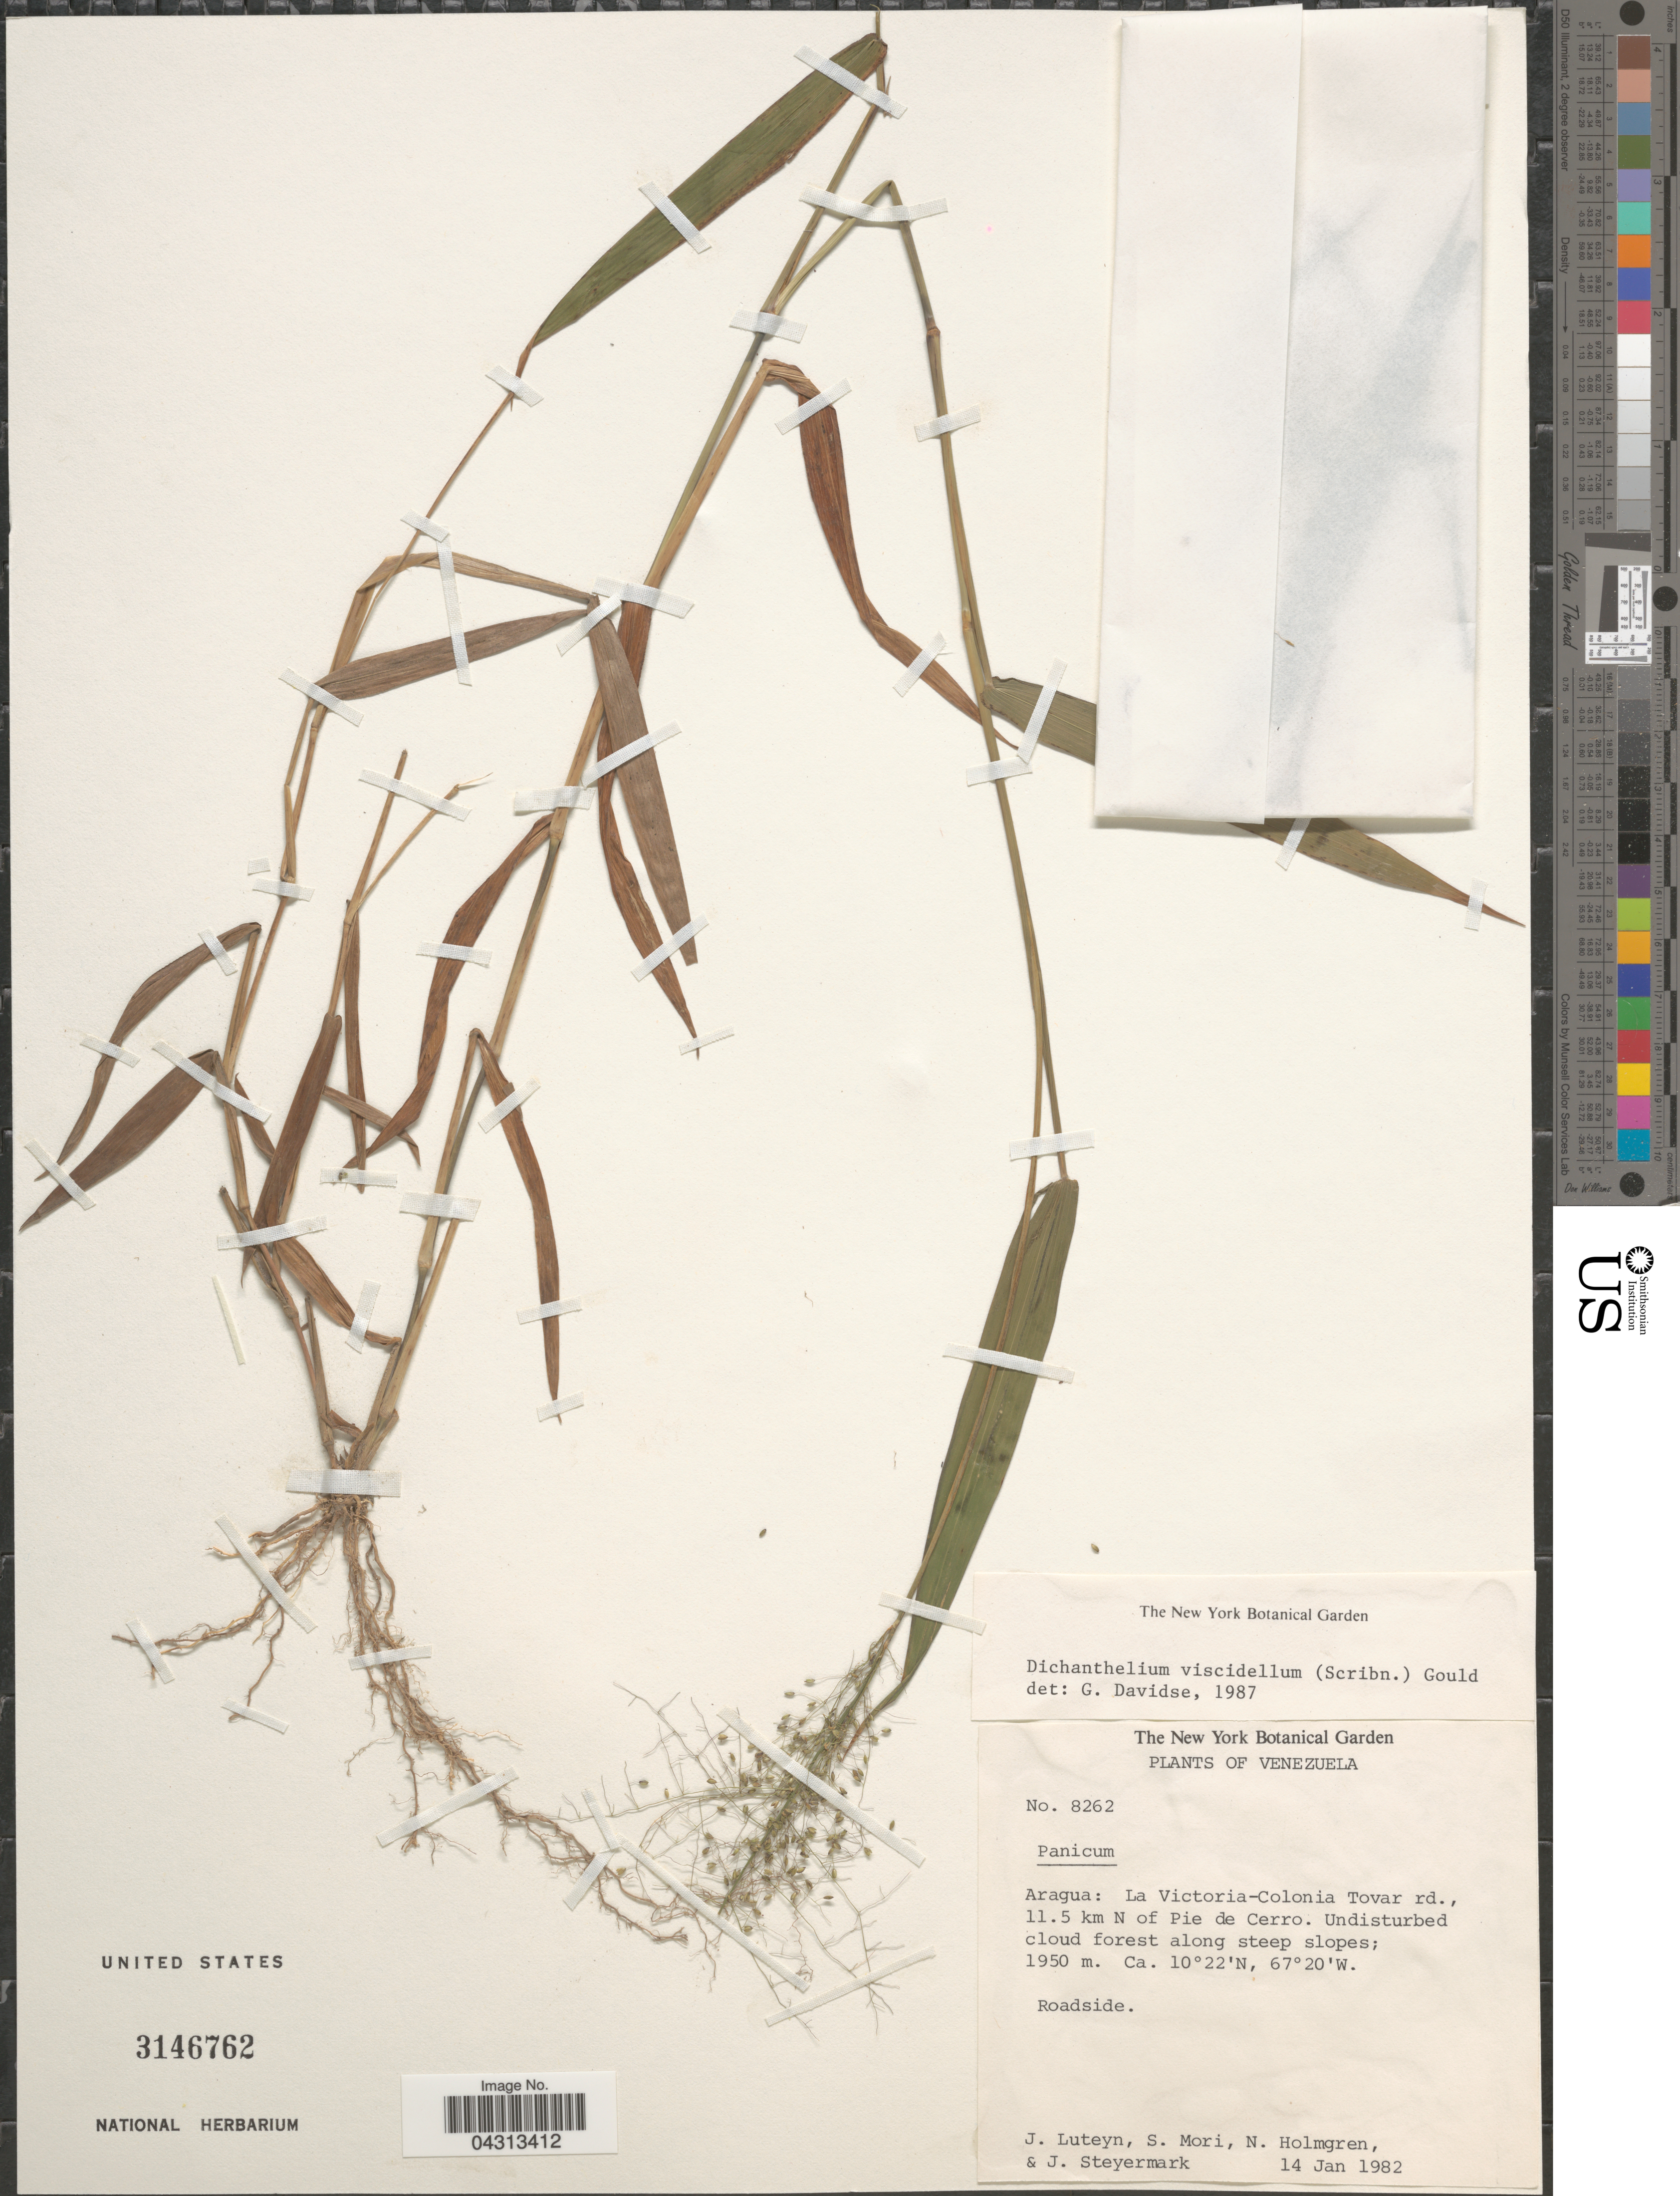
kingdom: Plantae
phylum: Tracheophyta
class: Liliopsida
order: Poales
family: Poaceae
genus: Dichanthelium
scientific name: Dichanthelium viscidellum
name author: (Scribn.) Gould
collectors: J. L. Luteyn, S. Mori, N. H. Holmgren & J. Steyermark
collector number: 8262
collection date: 1982-01-14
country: Venezuela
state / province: Aragua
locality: La Victoria-Colonia Tovar rd., 11.5 km N of Pie de Cerro. Undisturbed cloud forest along steep slopes.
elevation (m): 1950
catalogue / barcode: US 3146762